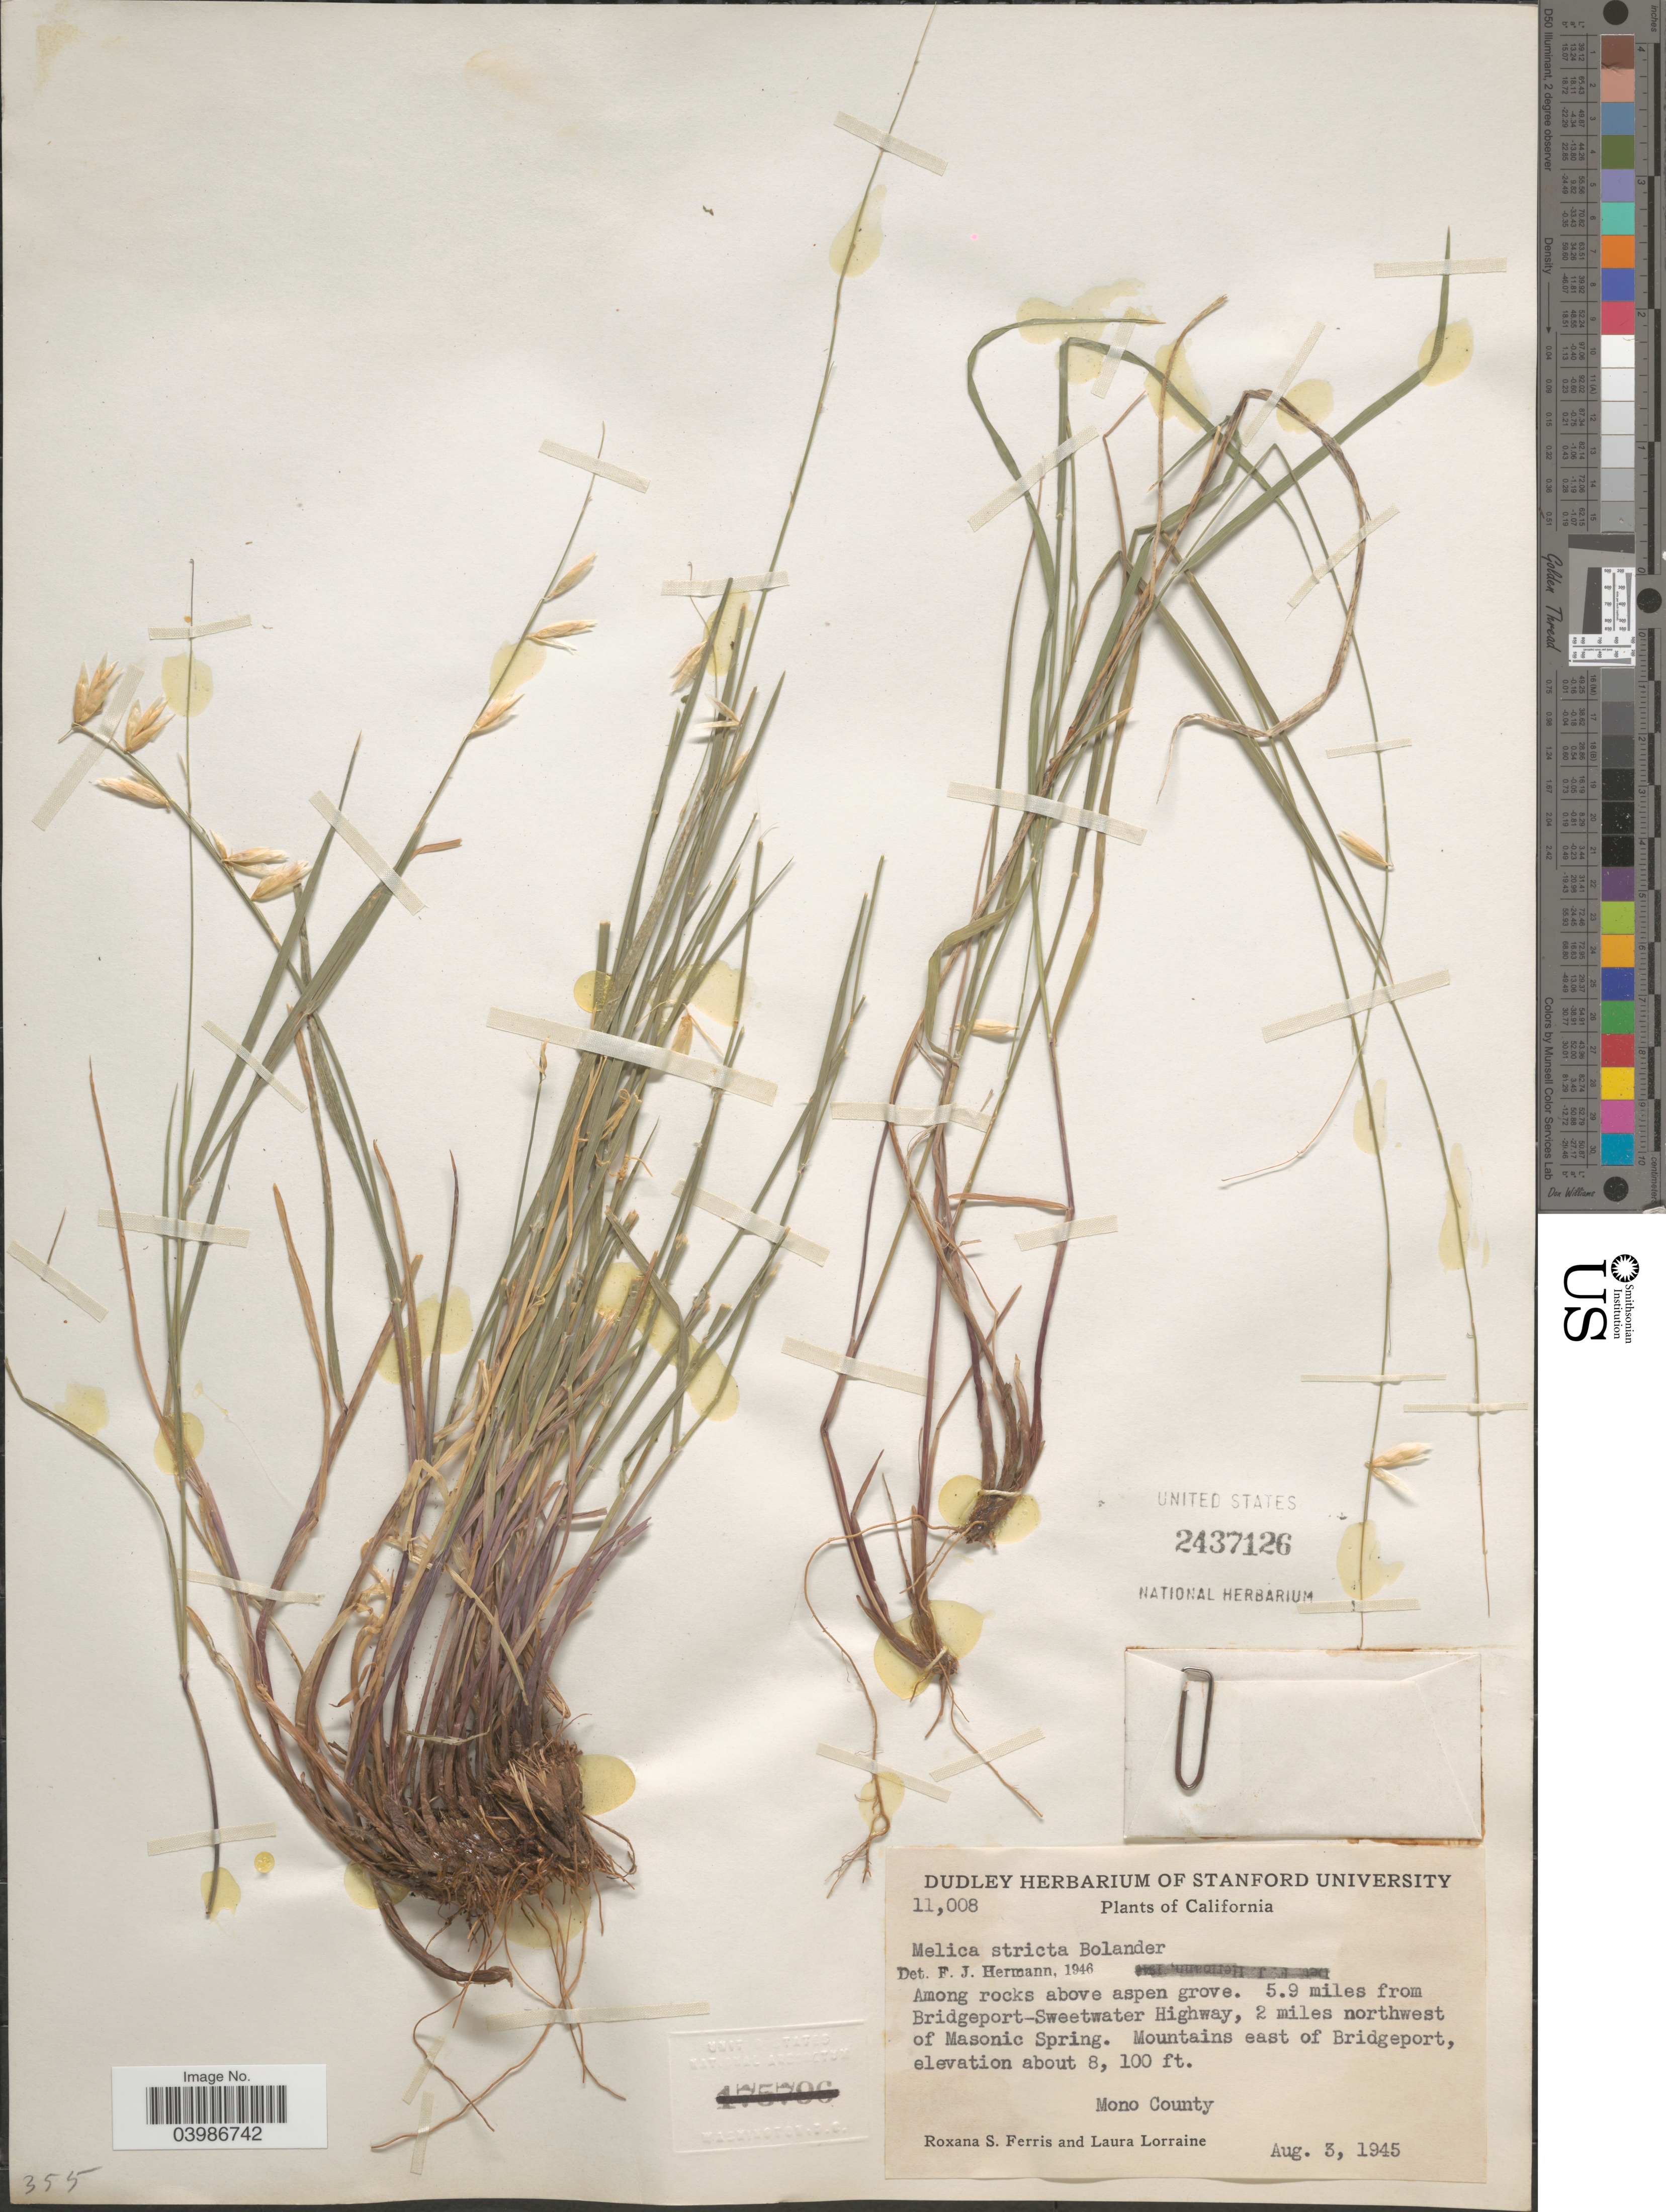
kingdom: Plantae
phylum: Tracheophyta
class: Liliopsida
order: Poales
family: Poaceae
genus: Melica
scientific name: Melica stricta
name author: Bol.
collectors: R. S. Ferris & L. Lorraine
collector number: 11008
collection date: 1945-08-03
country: United States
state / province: California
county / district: Mono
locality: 5.9 miles from Bridgeport-Sweetwater Highway, 2 miles northwest of Masonic Spring. Mountains east of Bridgeport. Mono County.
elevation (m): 2469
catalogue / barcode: US 2437126